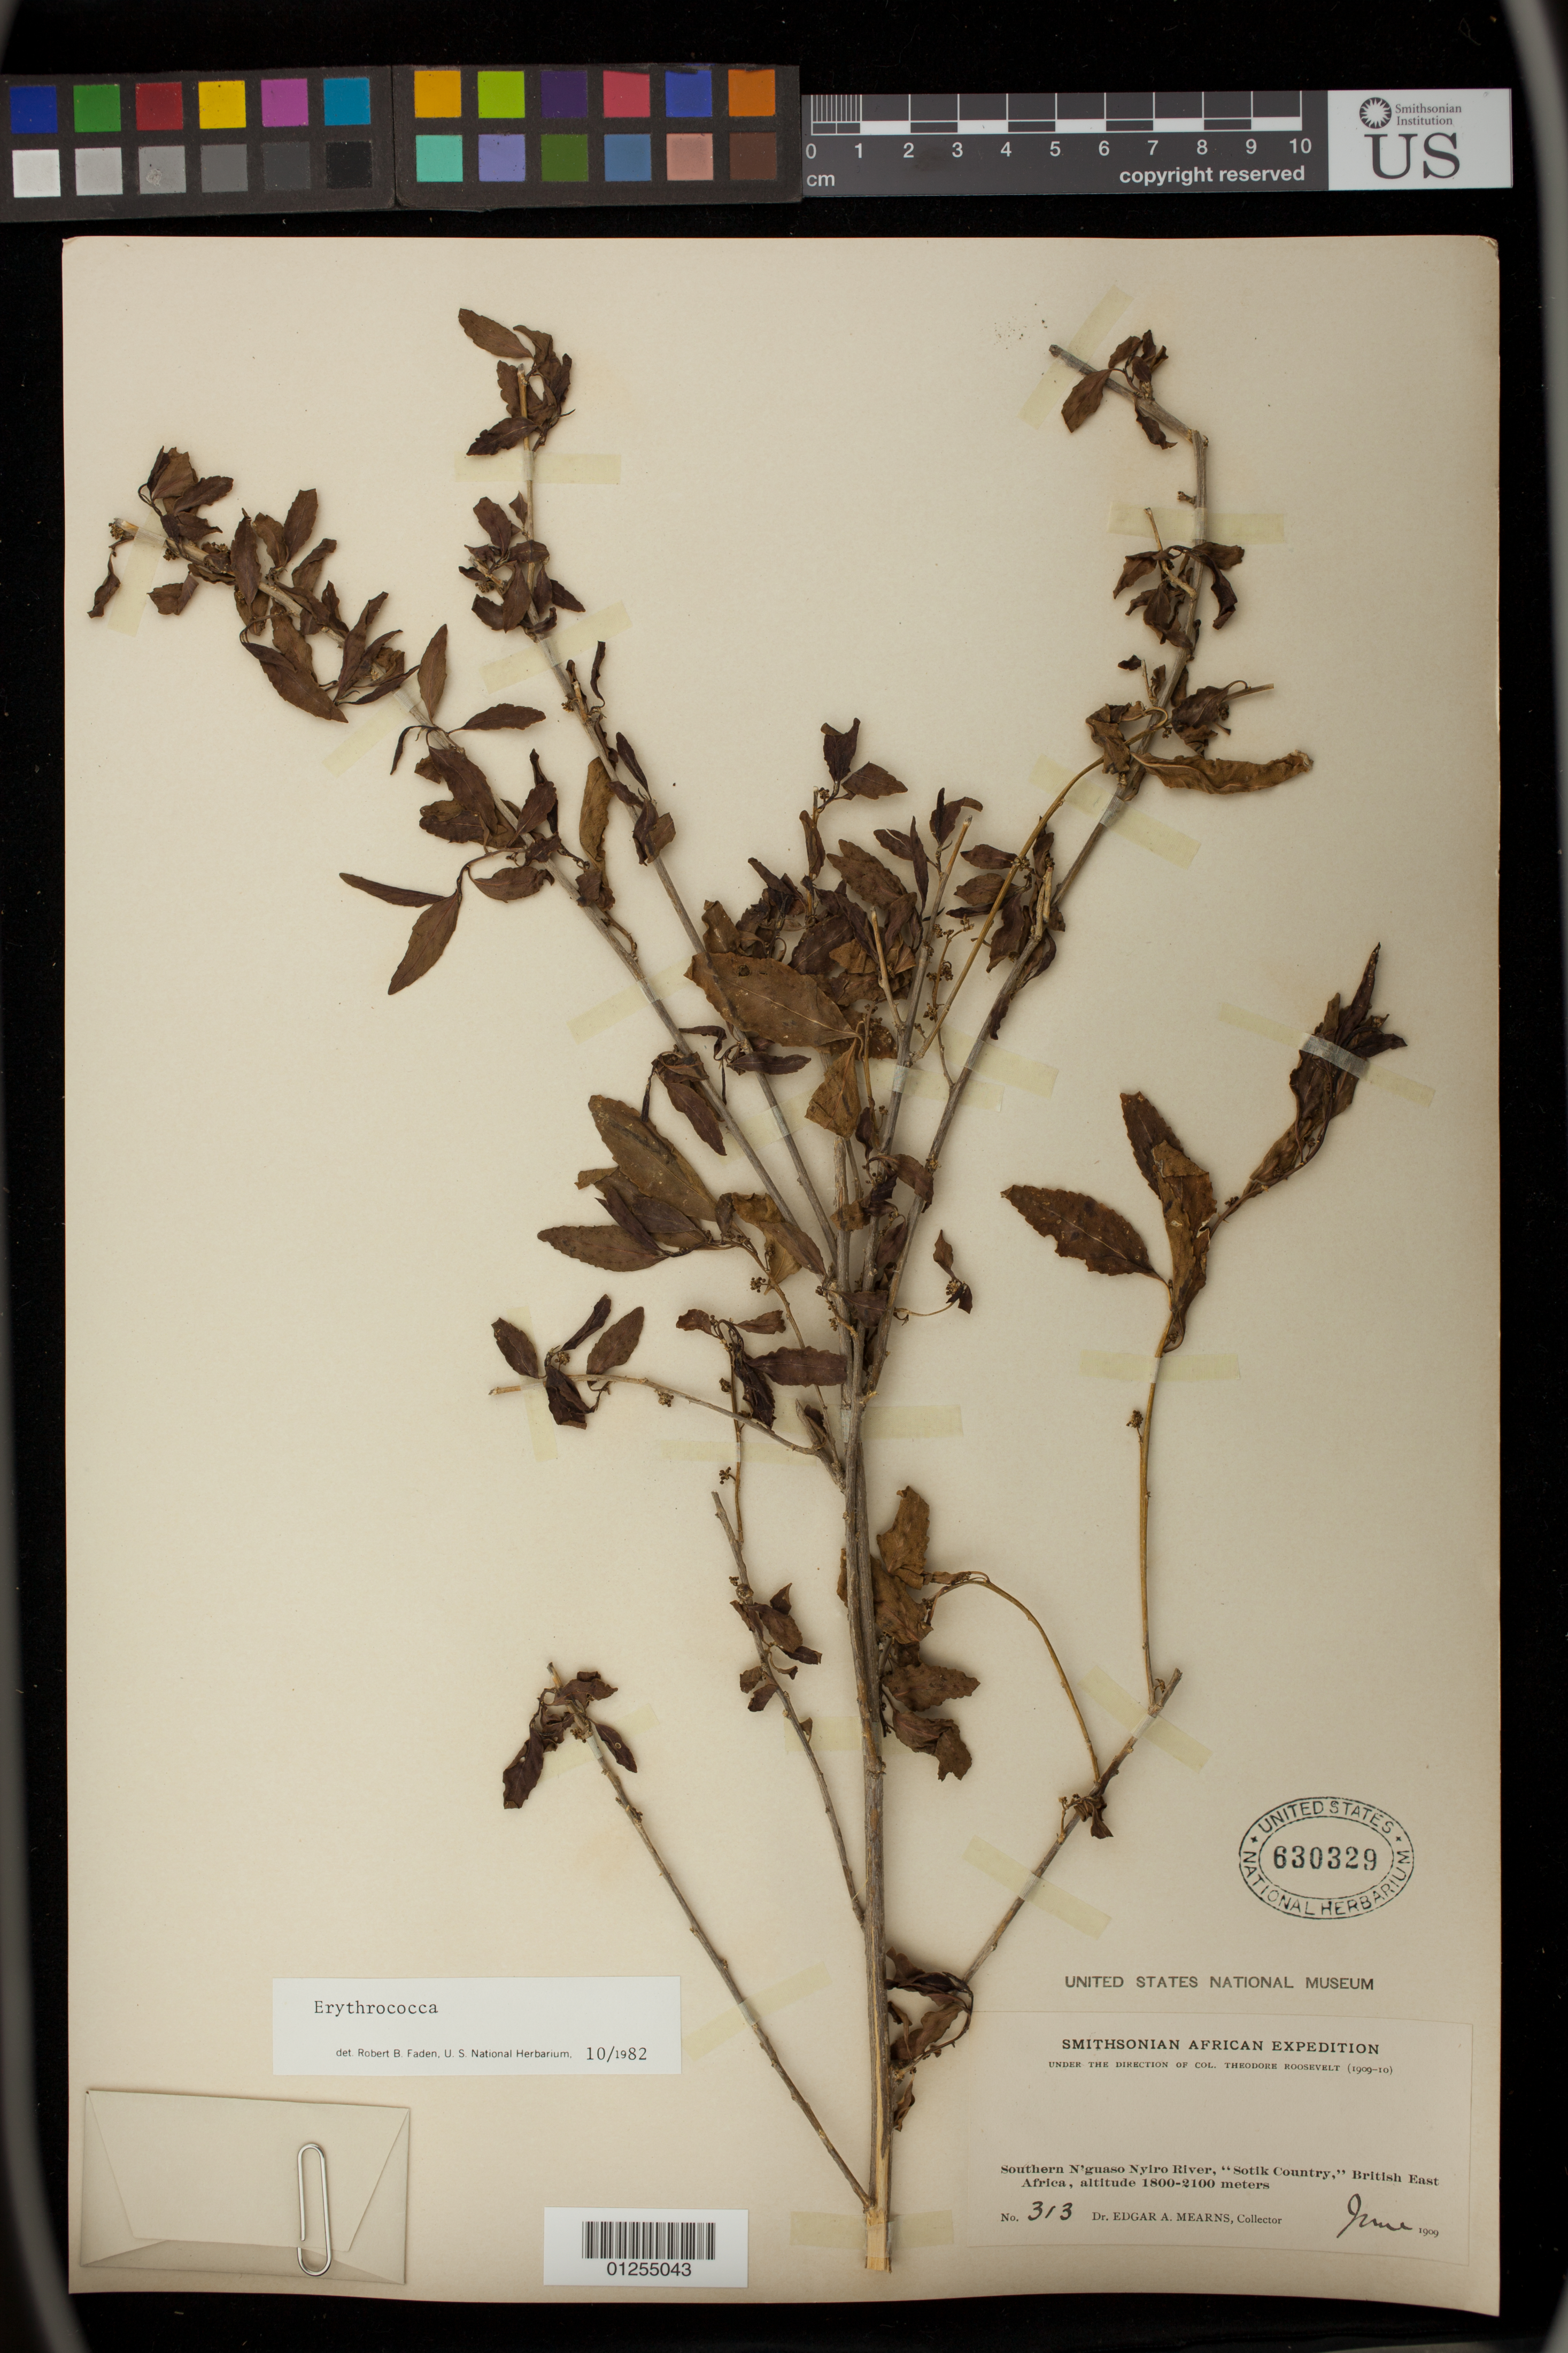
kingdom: Plantae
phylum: Tracheophyta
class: Magnoliopsida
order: Malpighiales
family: Euphorbiaceae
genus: Erythrococca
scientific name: Erythrococca sp.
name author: Benth.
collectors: E. A. Mearns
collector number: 313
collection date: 1909-06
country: Kenya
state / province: Kericho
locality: Southern N'guaso Nyiro River, "Sotik Country"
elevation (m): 1800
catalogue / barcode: US 630329